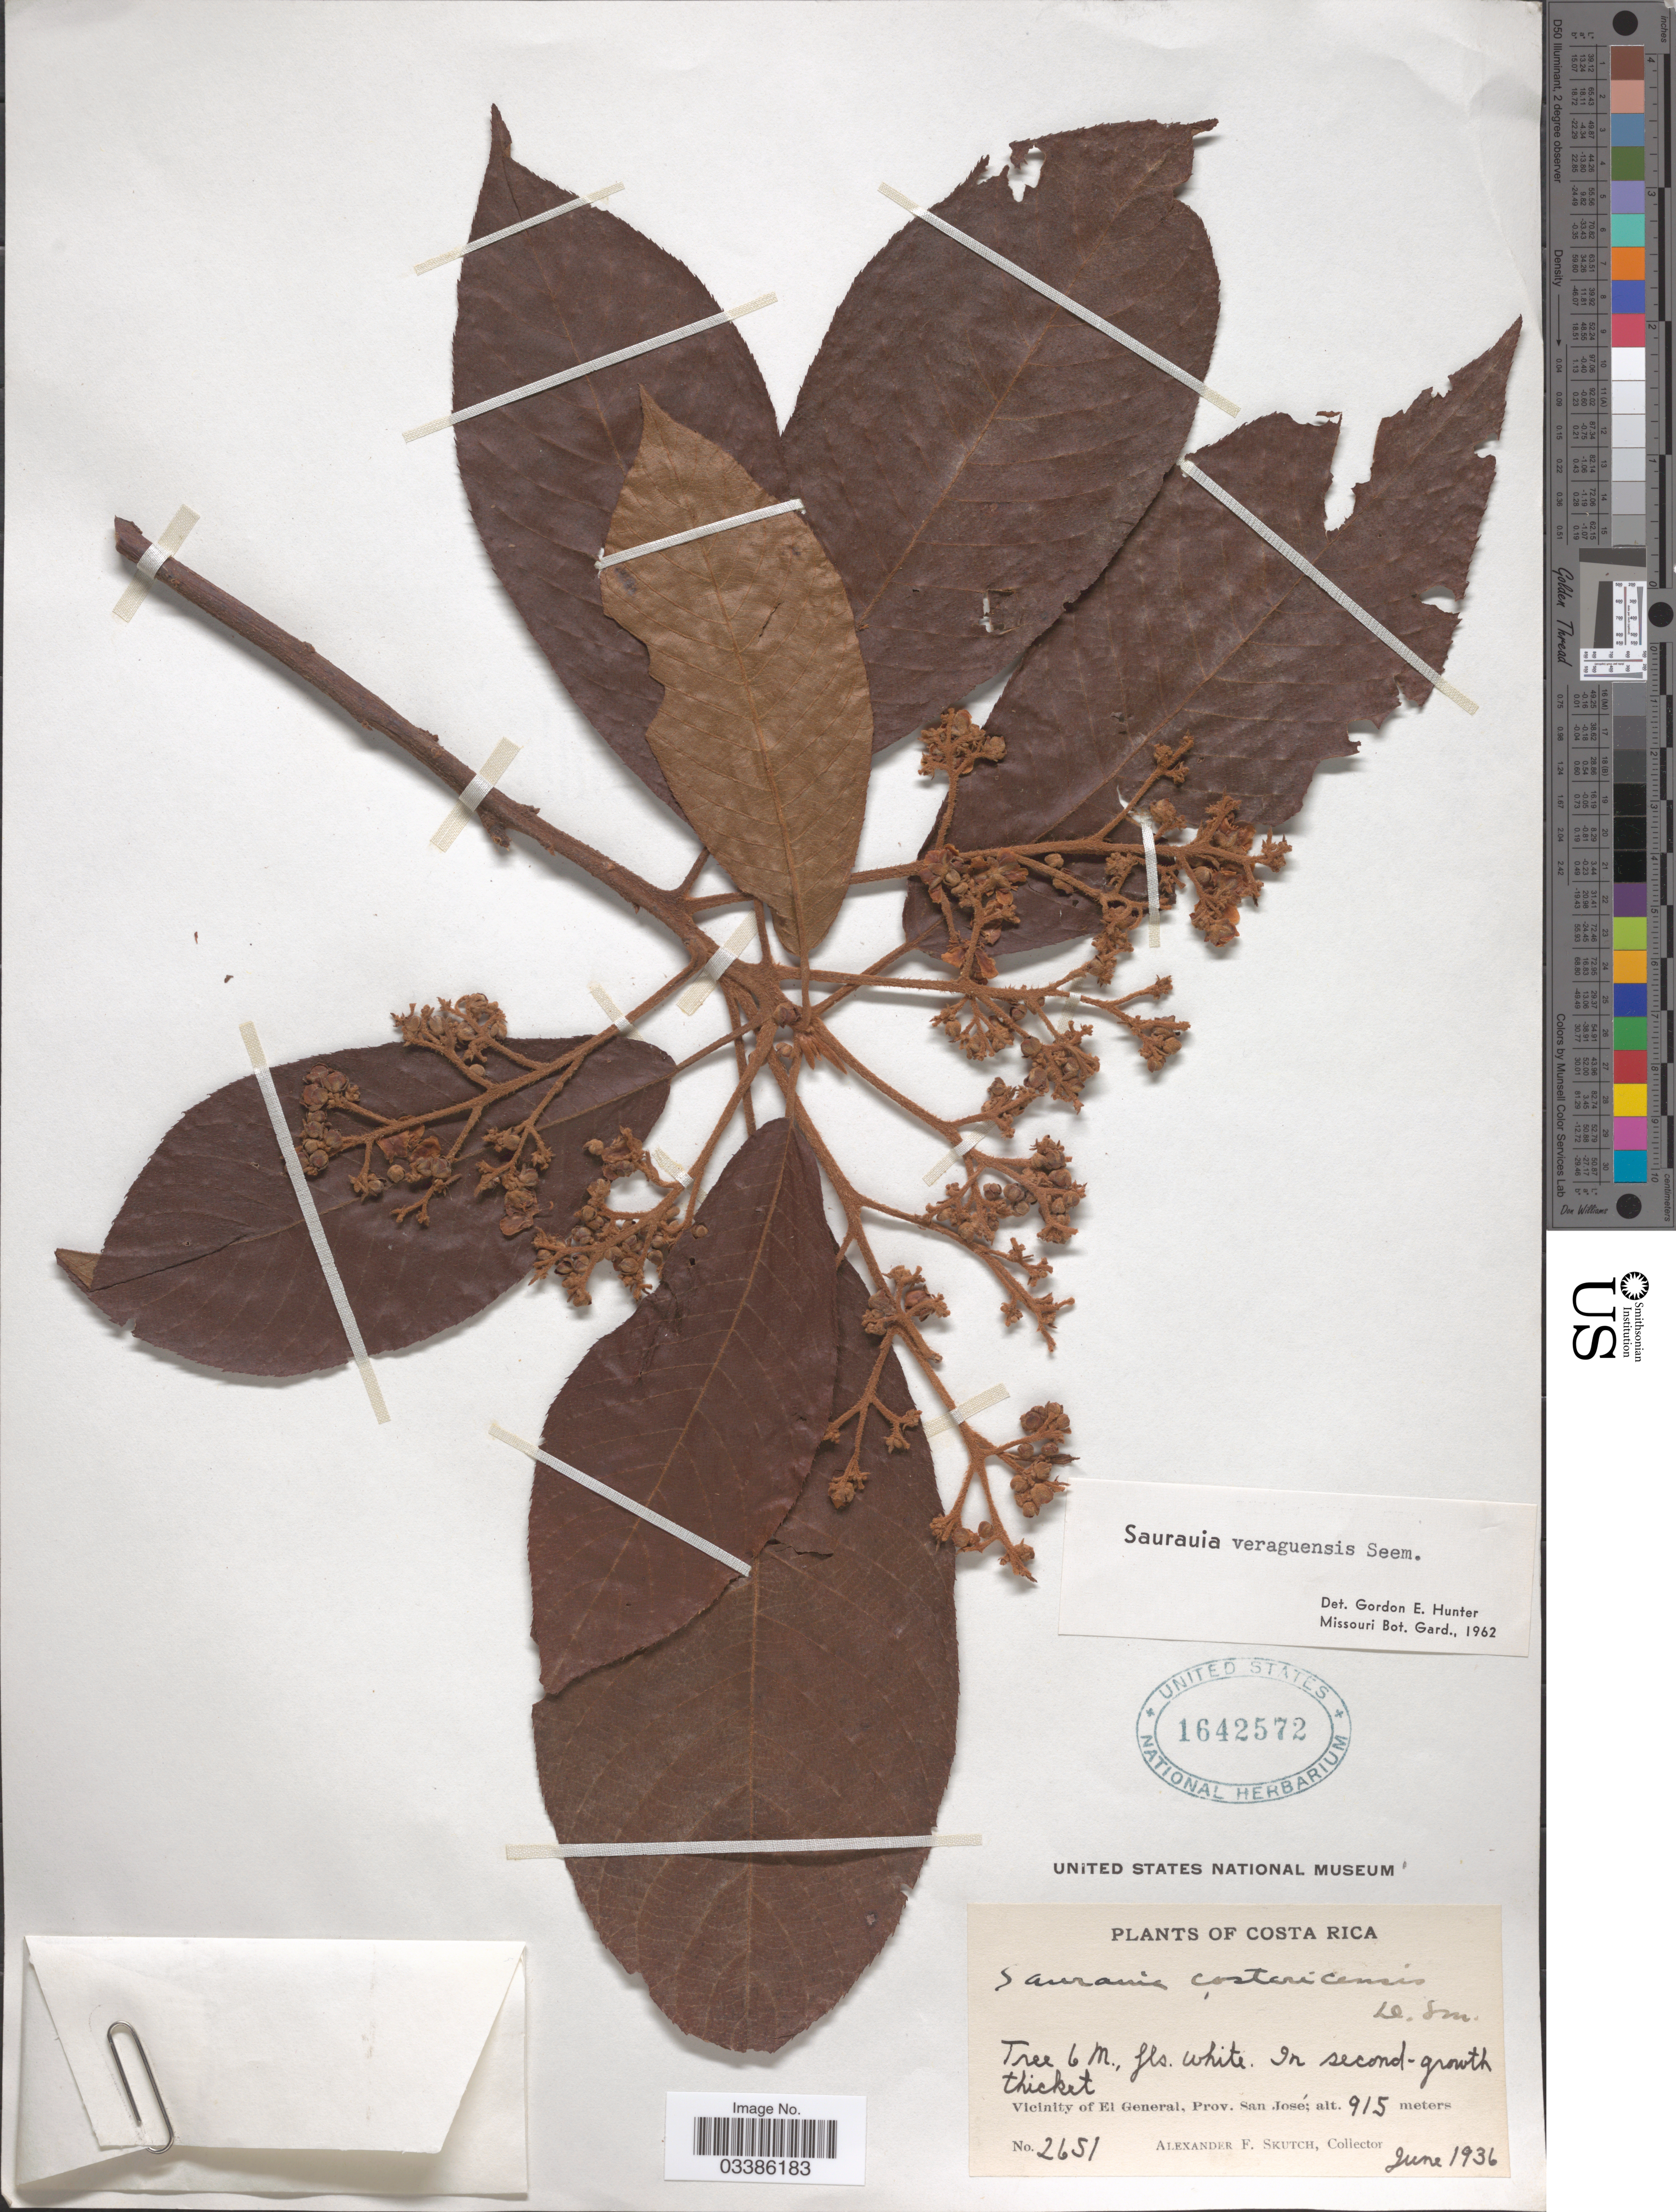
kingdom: Plantae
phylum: Tracheophyta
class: Magnoliopsida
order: Ericales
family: Actinidiaceae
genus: Saurauia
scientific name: Saurauia veraguasensis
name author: Seem.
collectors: A. F. Skutch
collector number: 2651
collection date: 1936-06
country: Costa Rica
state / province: San José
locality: Vicinity of El General.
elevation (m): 915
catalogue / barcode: US 1642572